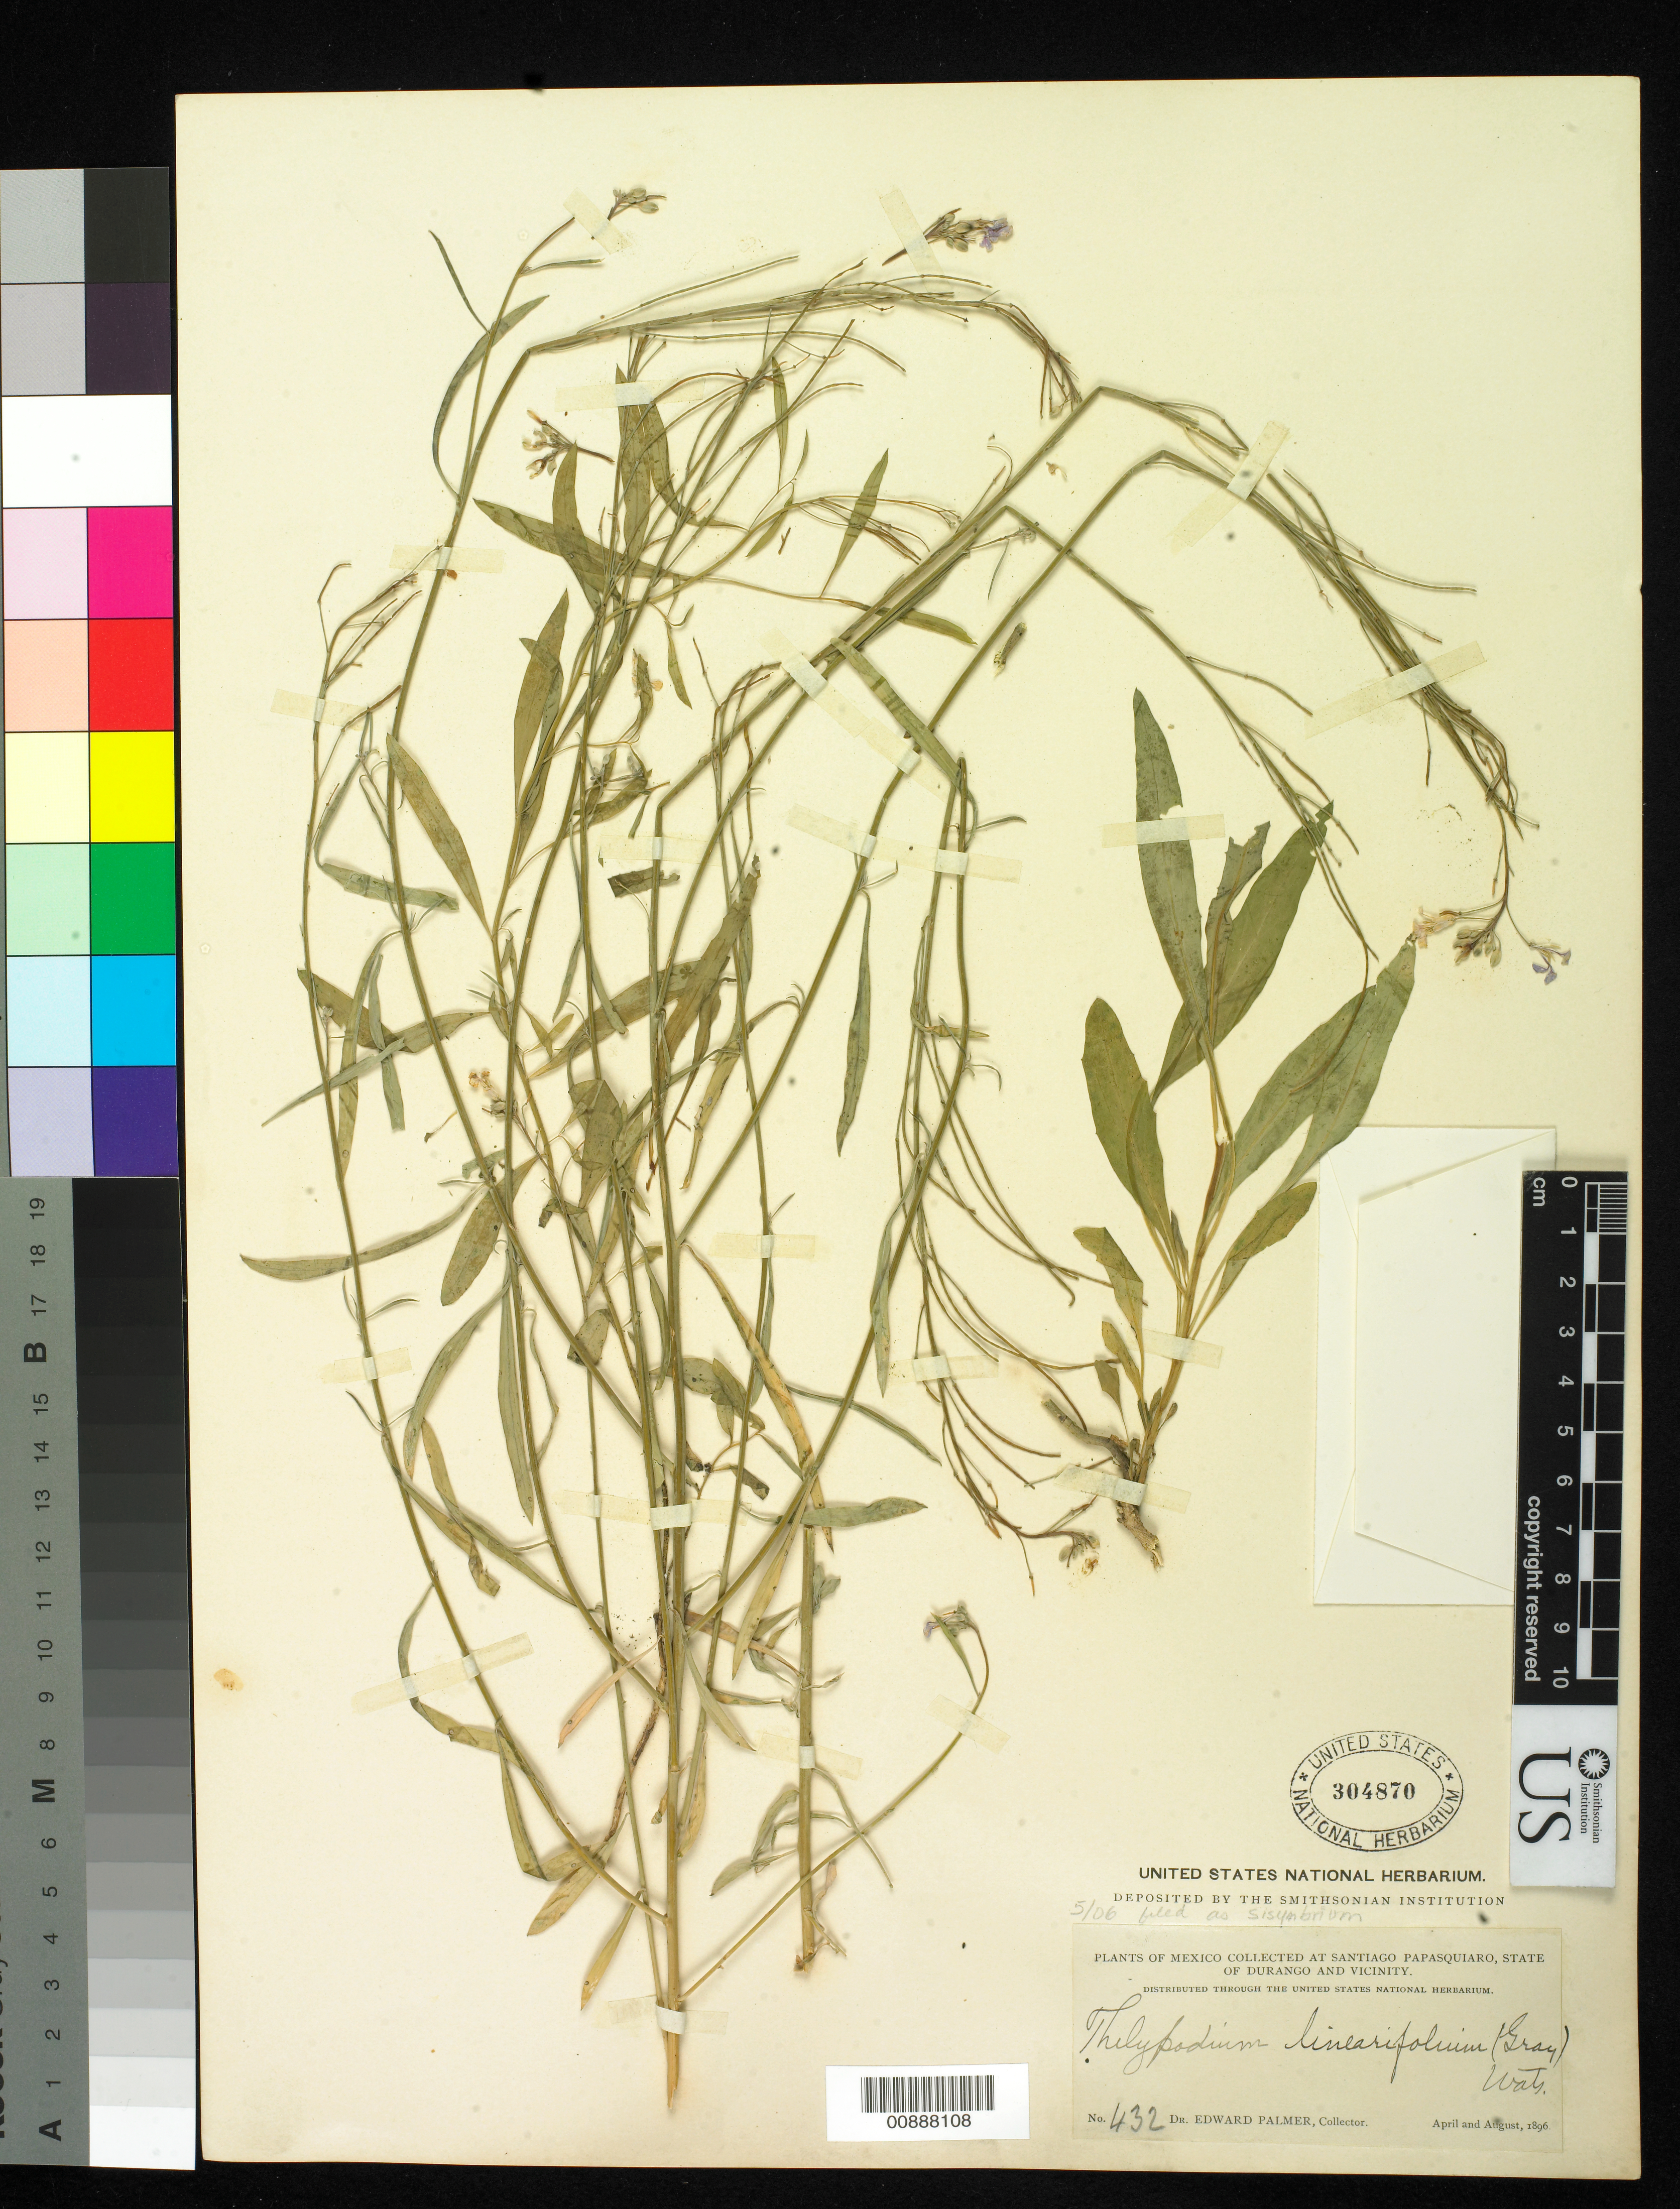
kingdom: Plantae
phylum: Tracheophyta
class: Magnoliopsida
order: Brassicales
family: Brassicaceae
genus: Sisymbrium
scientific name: Sisymbrium linearifolium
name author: (A. Gray) Payson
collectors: E. Palmer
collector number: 432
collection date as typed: Apr 1896 to -- Aug 1896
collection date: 1896-04/1896-08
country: Mexico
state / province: Durango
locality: Santiago Papasquiaro, Durango and vicinity.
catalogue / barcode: US 304870